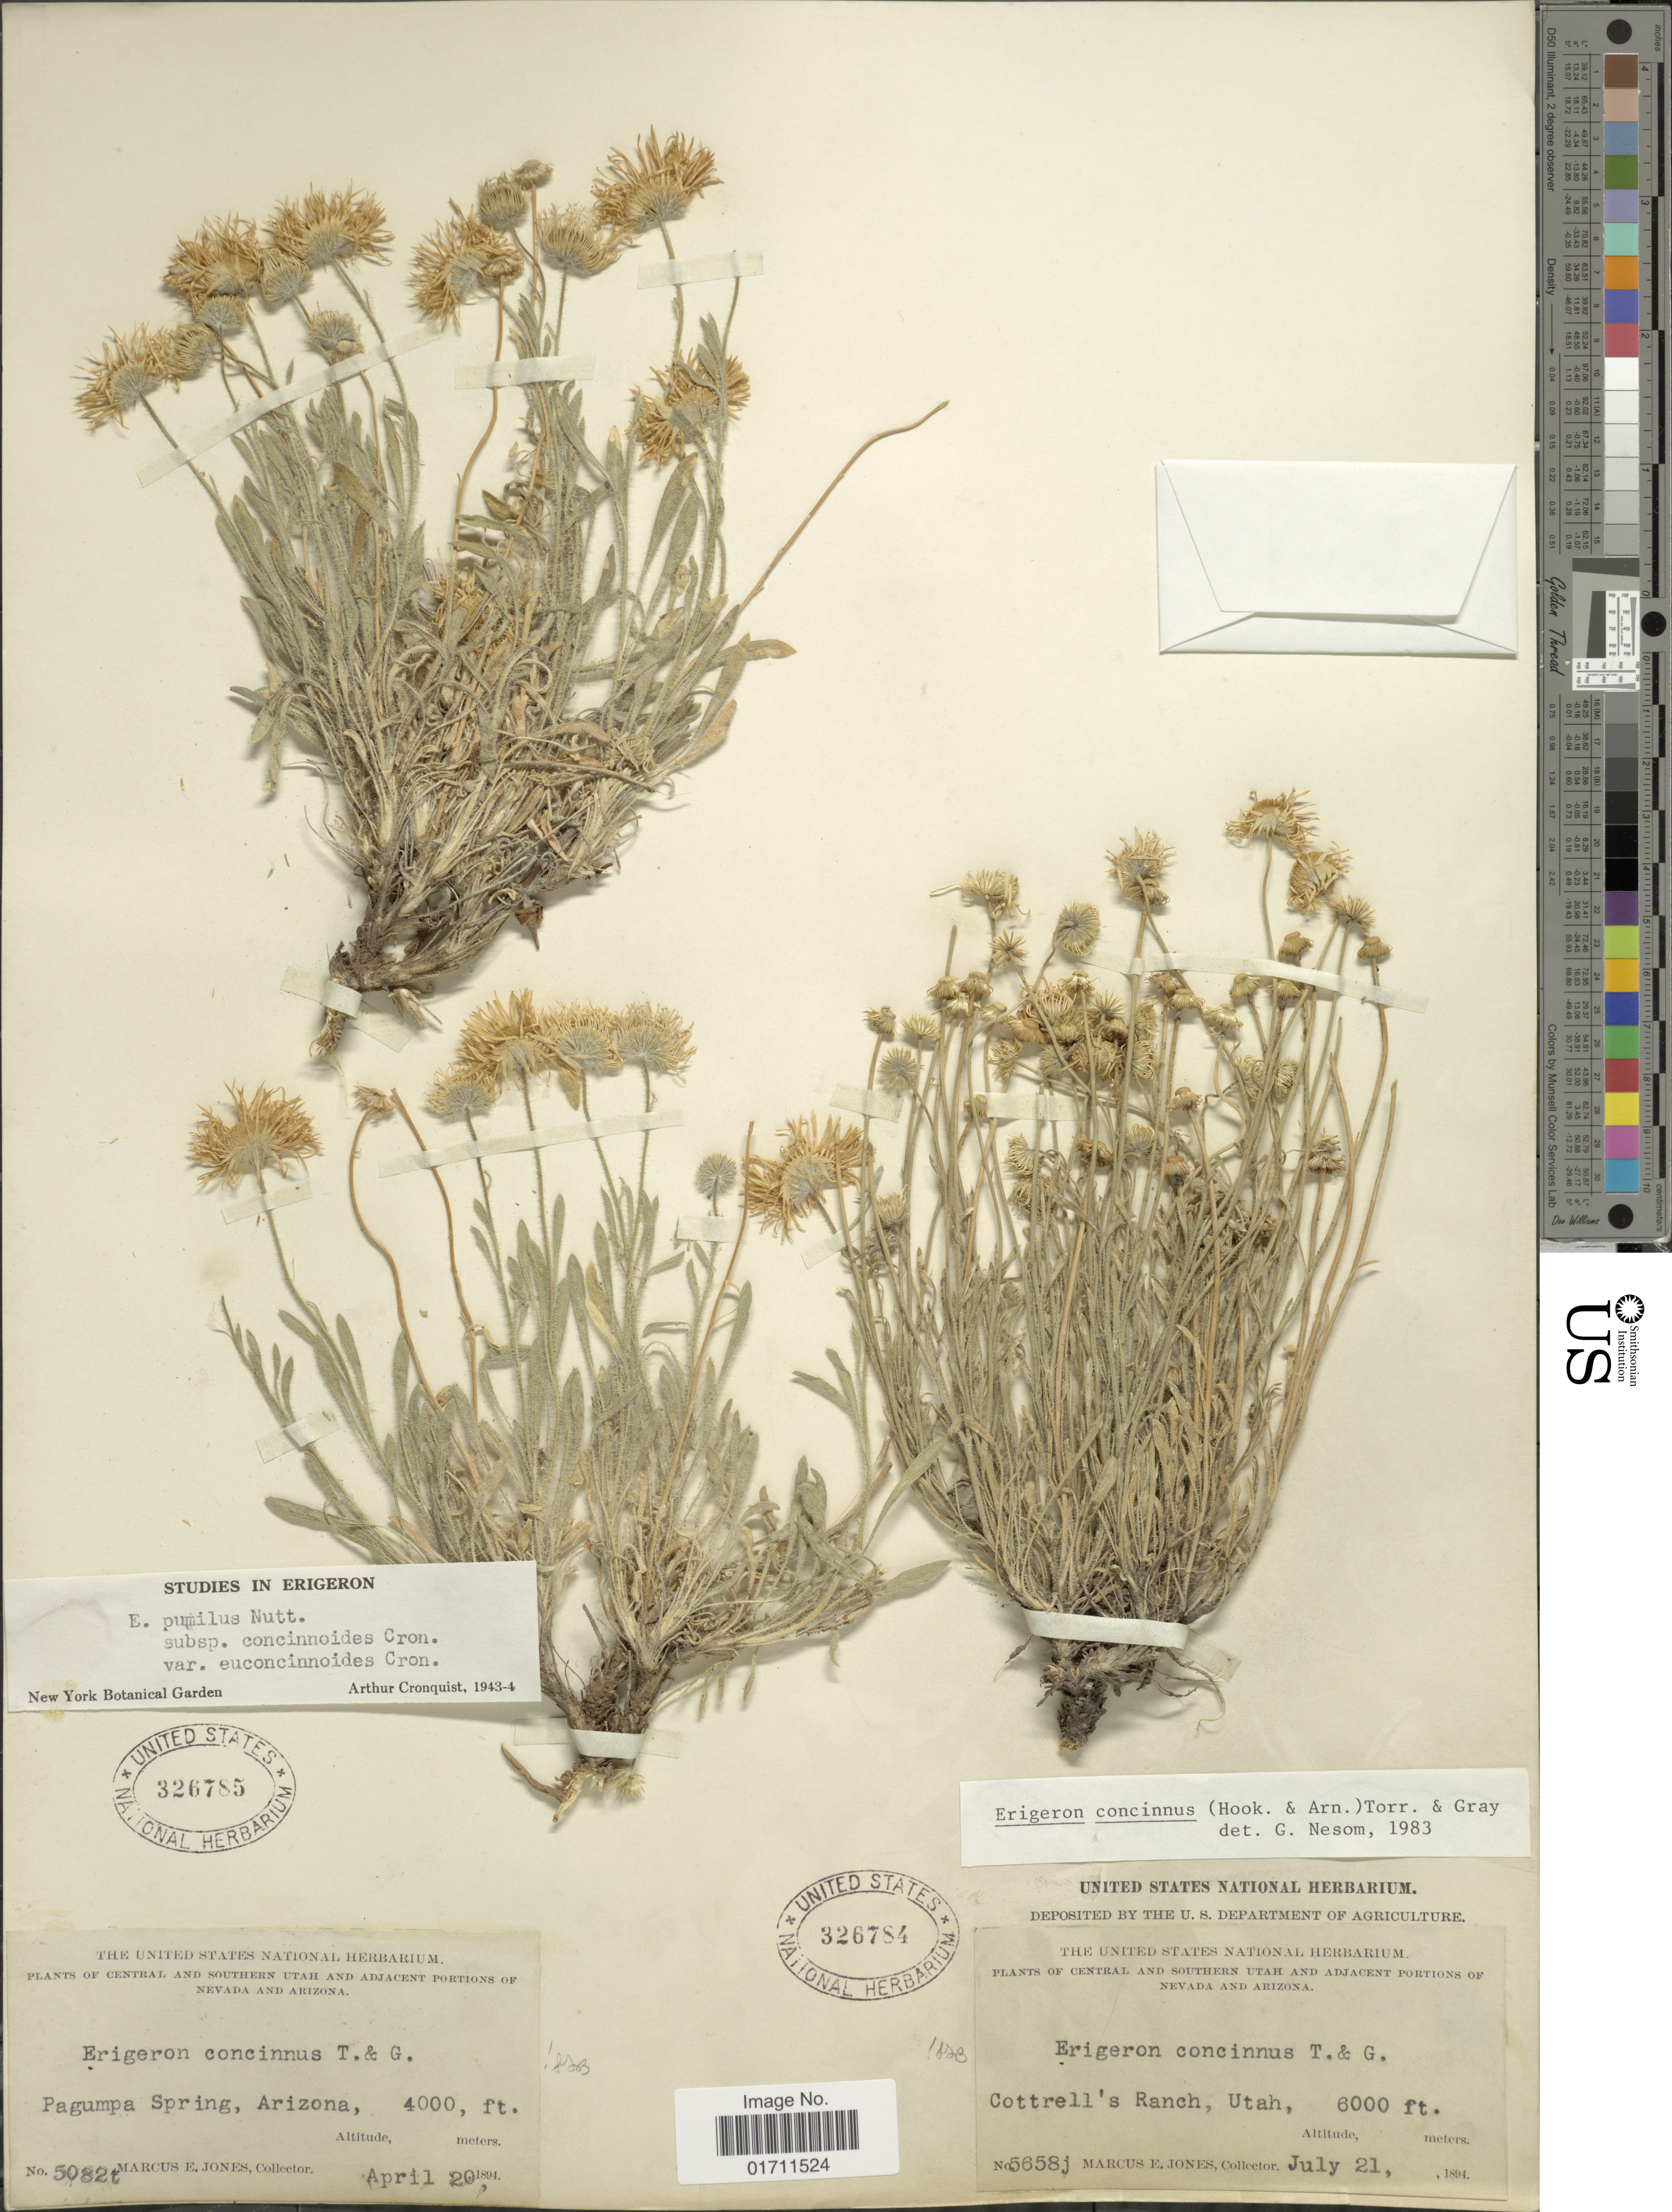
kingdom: Plantae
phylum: Tracheophyta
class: Magnoliopsida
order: Asterales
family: Asteraceae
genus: Erigeron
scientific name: Erigeron concinnus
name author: (Hook. & Arn.) Torr. & A. Gray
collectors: M. E. Jones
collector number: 5082t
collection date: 1894-04-20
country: United States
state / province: Arizona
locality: Pagumpa Spring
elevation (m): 1219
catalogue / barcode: US 326785